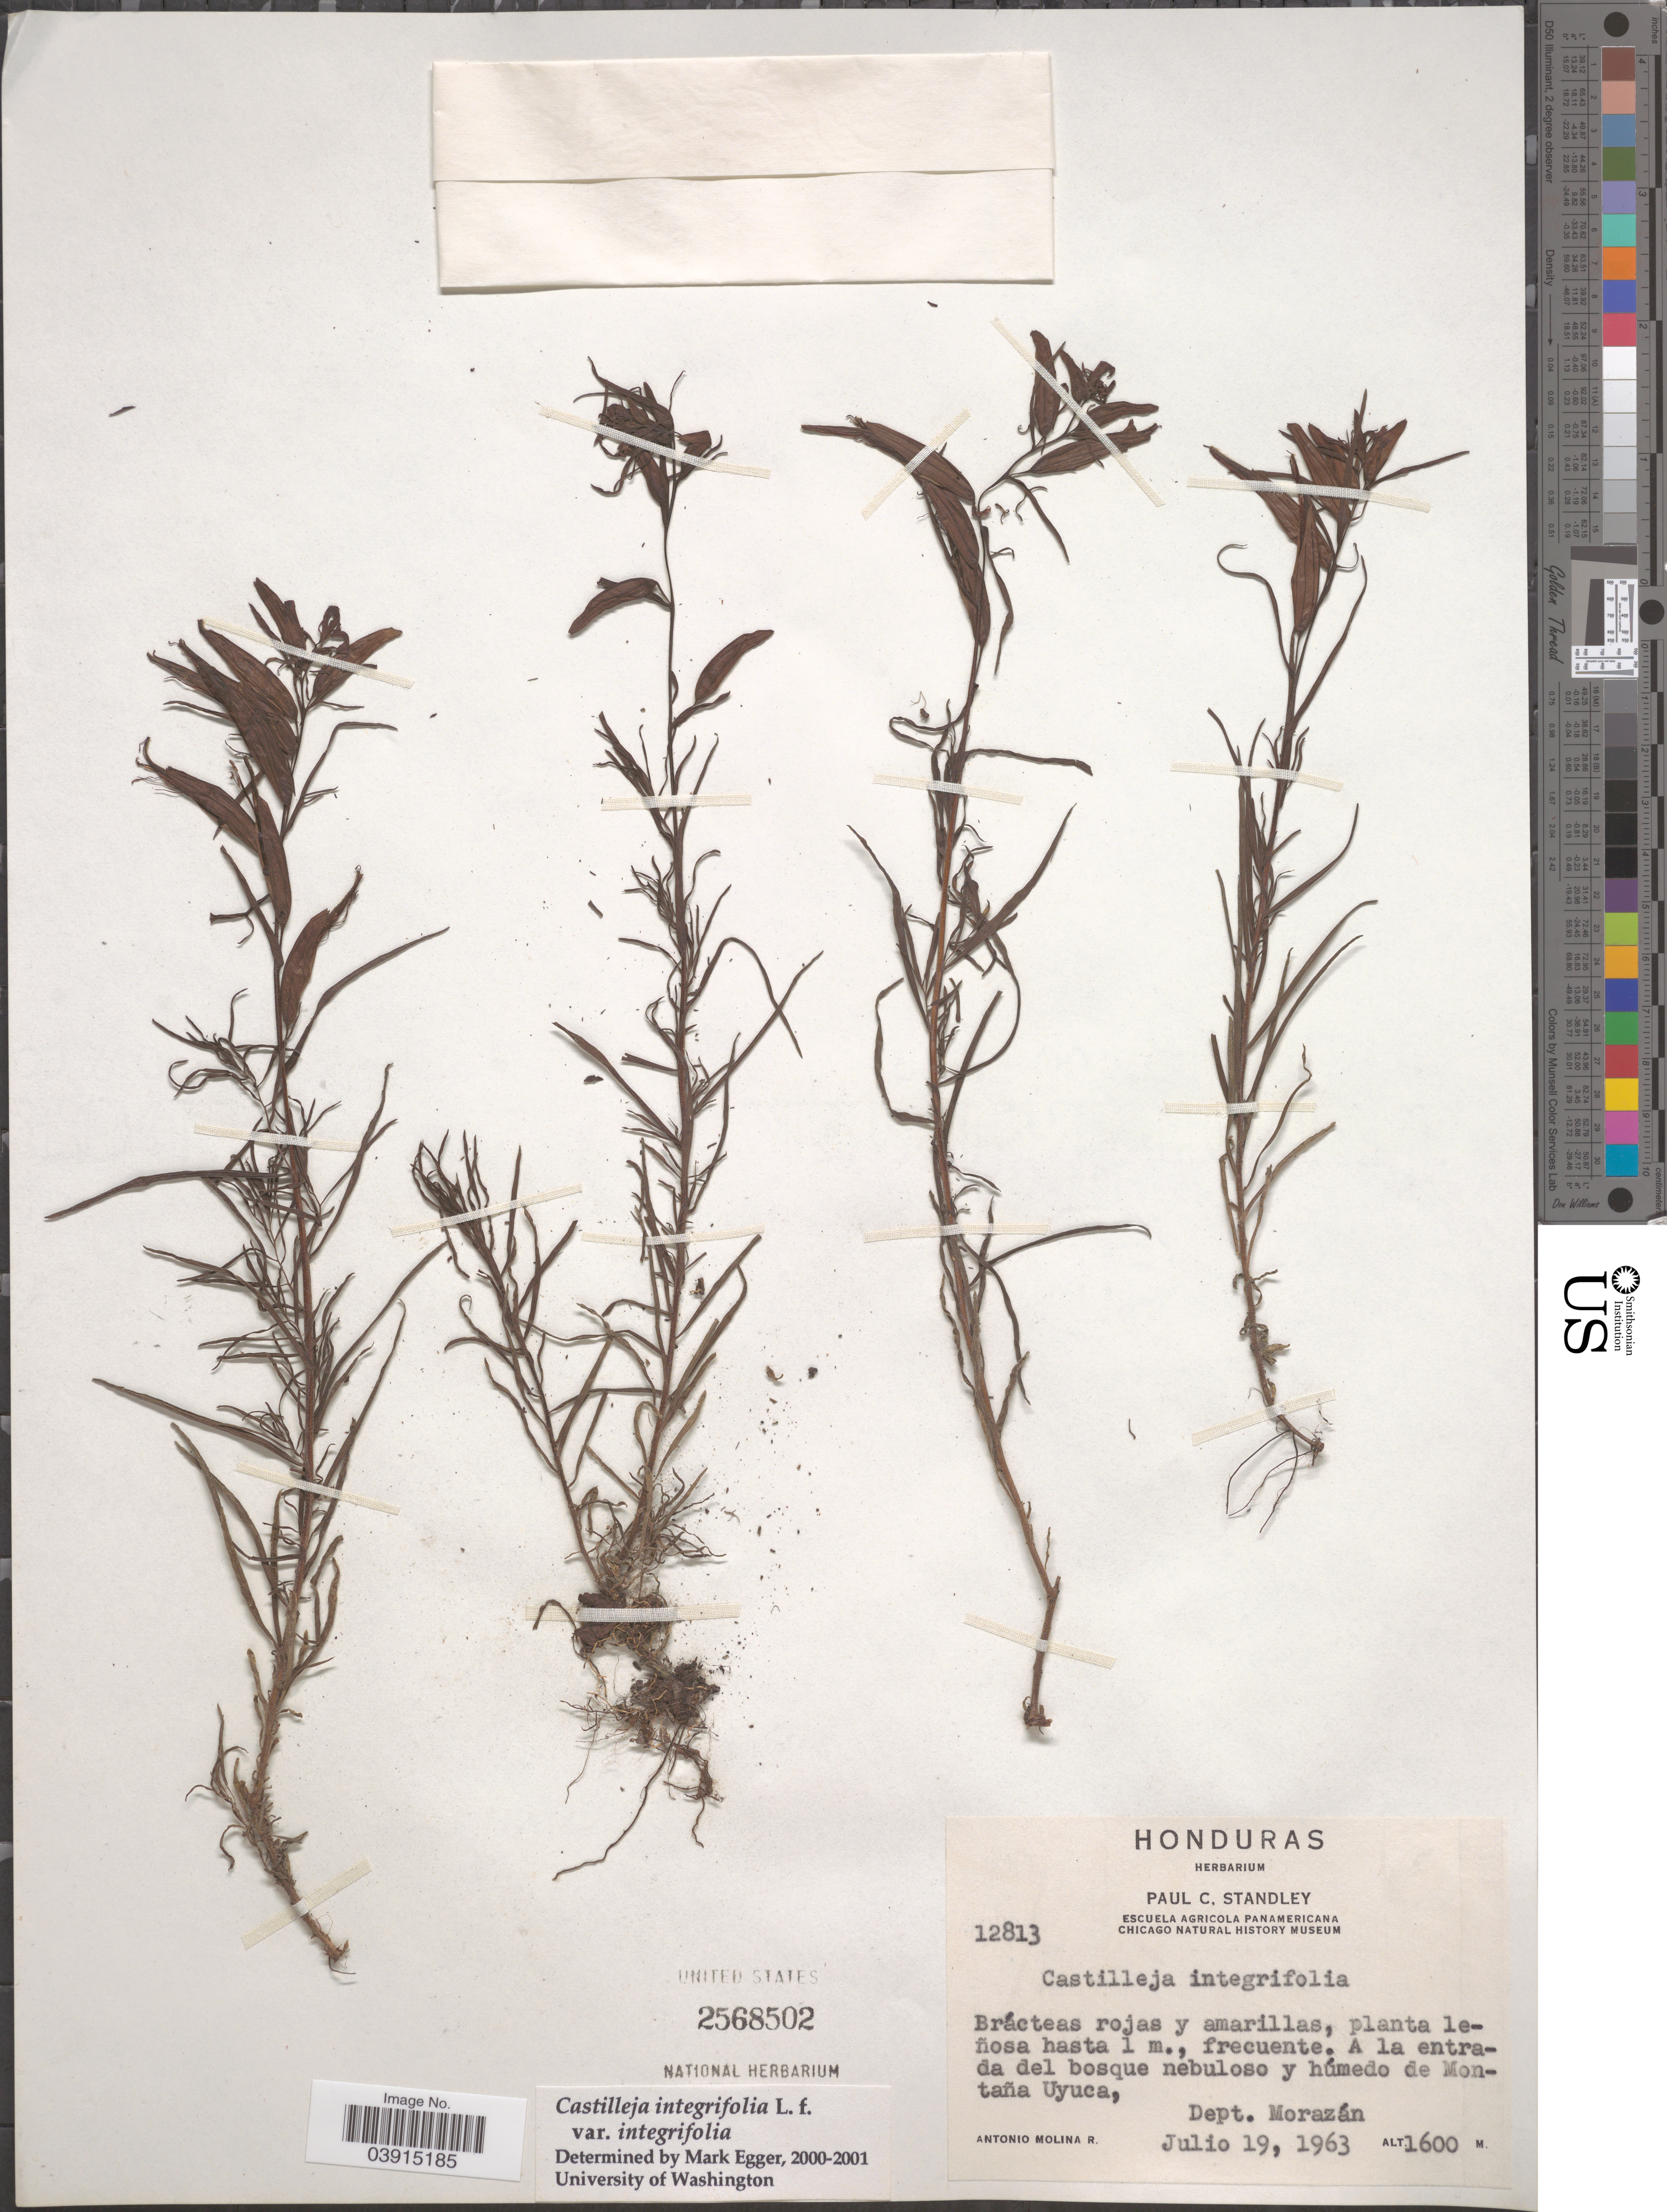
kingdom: Plantae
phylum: Tracheophyta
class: Magnoliopsida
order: Lamiales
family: Orobanchaceae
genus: Castilleja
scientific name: Castilleja integrifolia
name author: L. f.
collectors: A. Molina R.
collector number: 12813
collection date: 1963-07-19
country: Honduras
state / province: Fco. Morazán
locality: A la entrada del bosque nebuloso y húmedo de Montaña Uyuca, Dept. Morazán.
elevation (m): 1600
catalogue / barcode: US 2568502